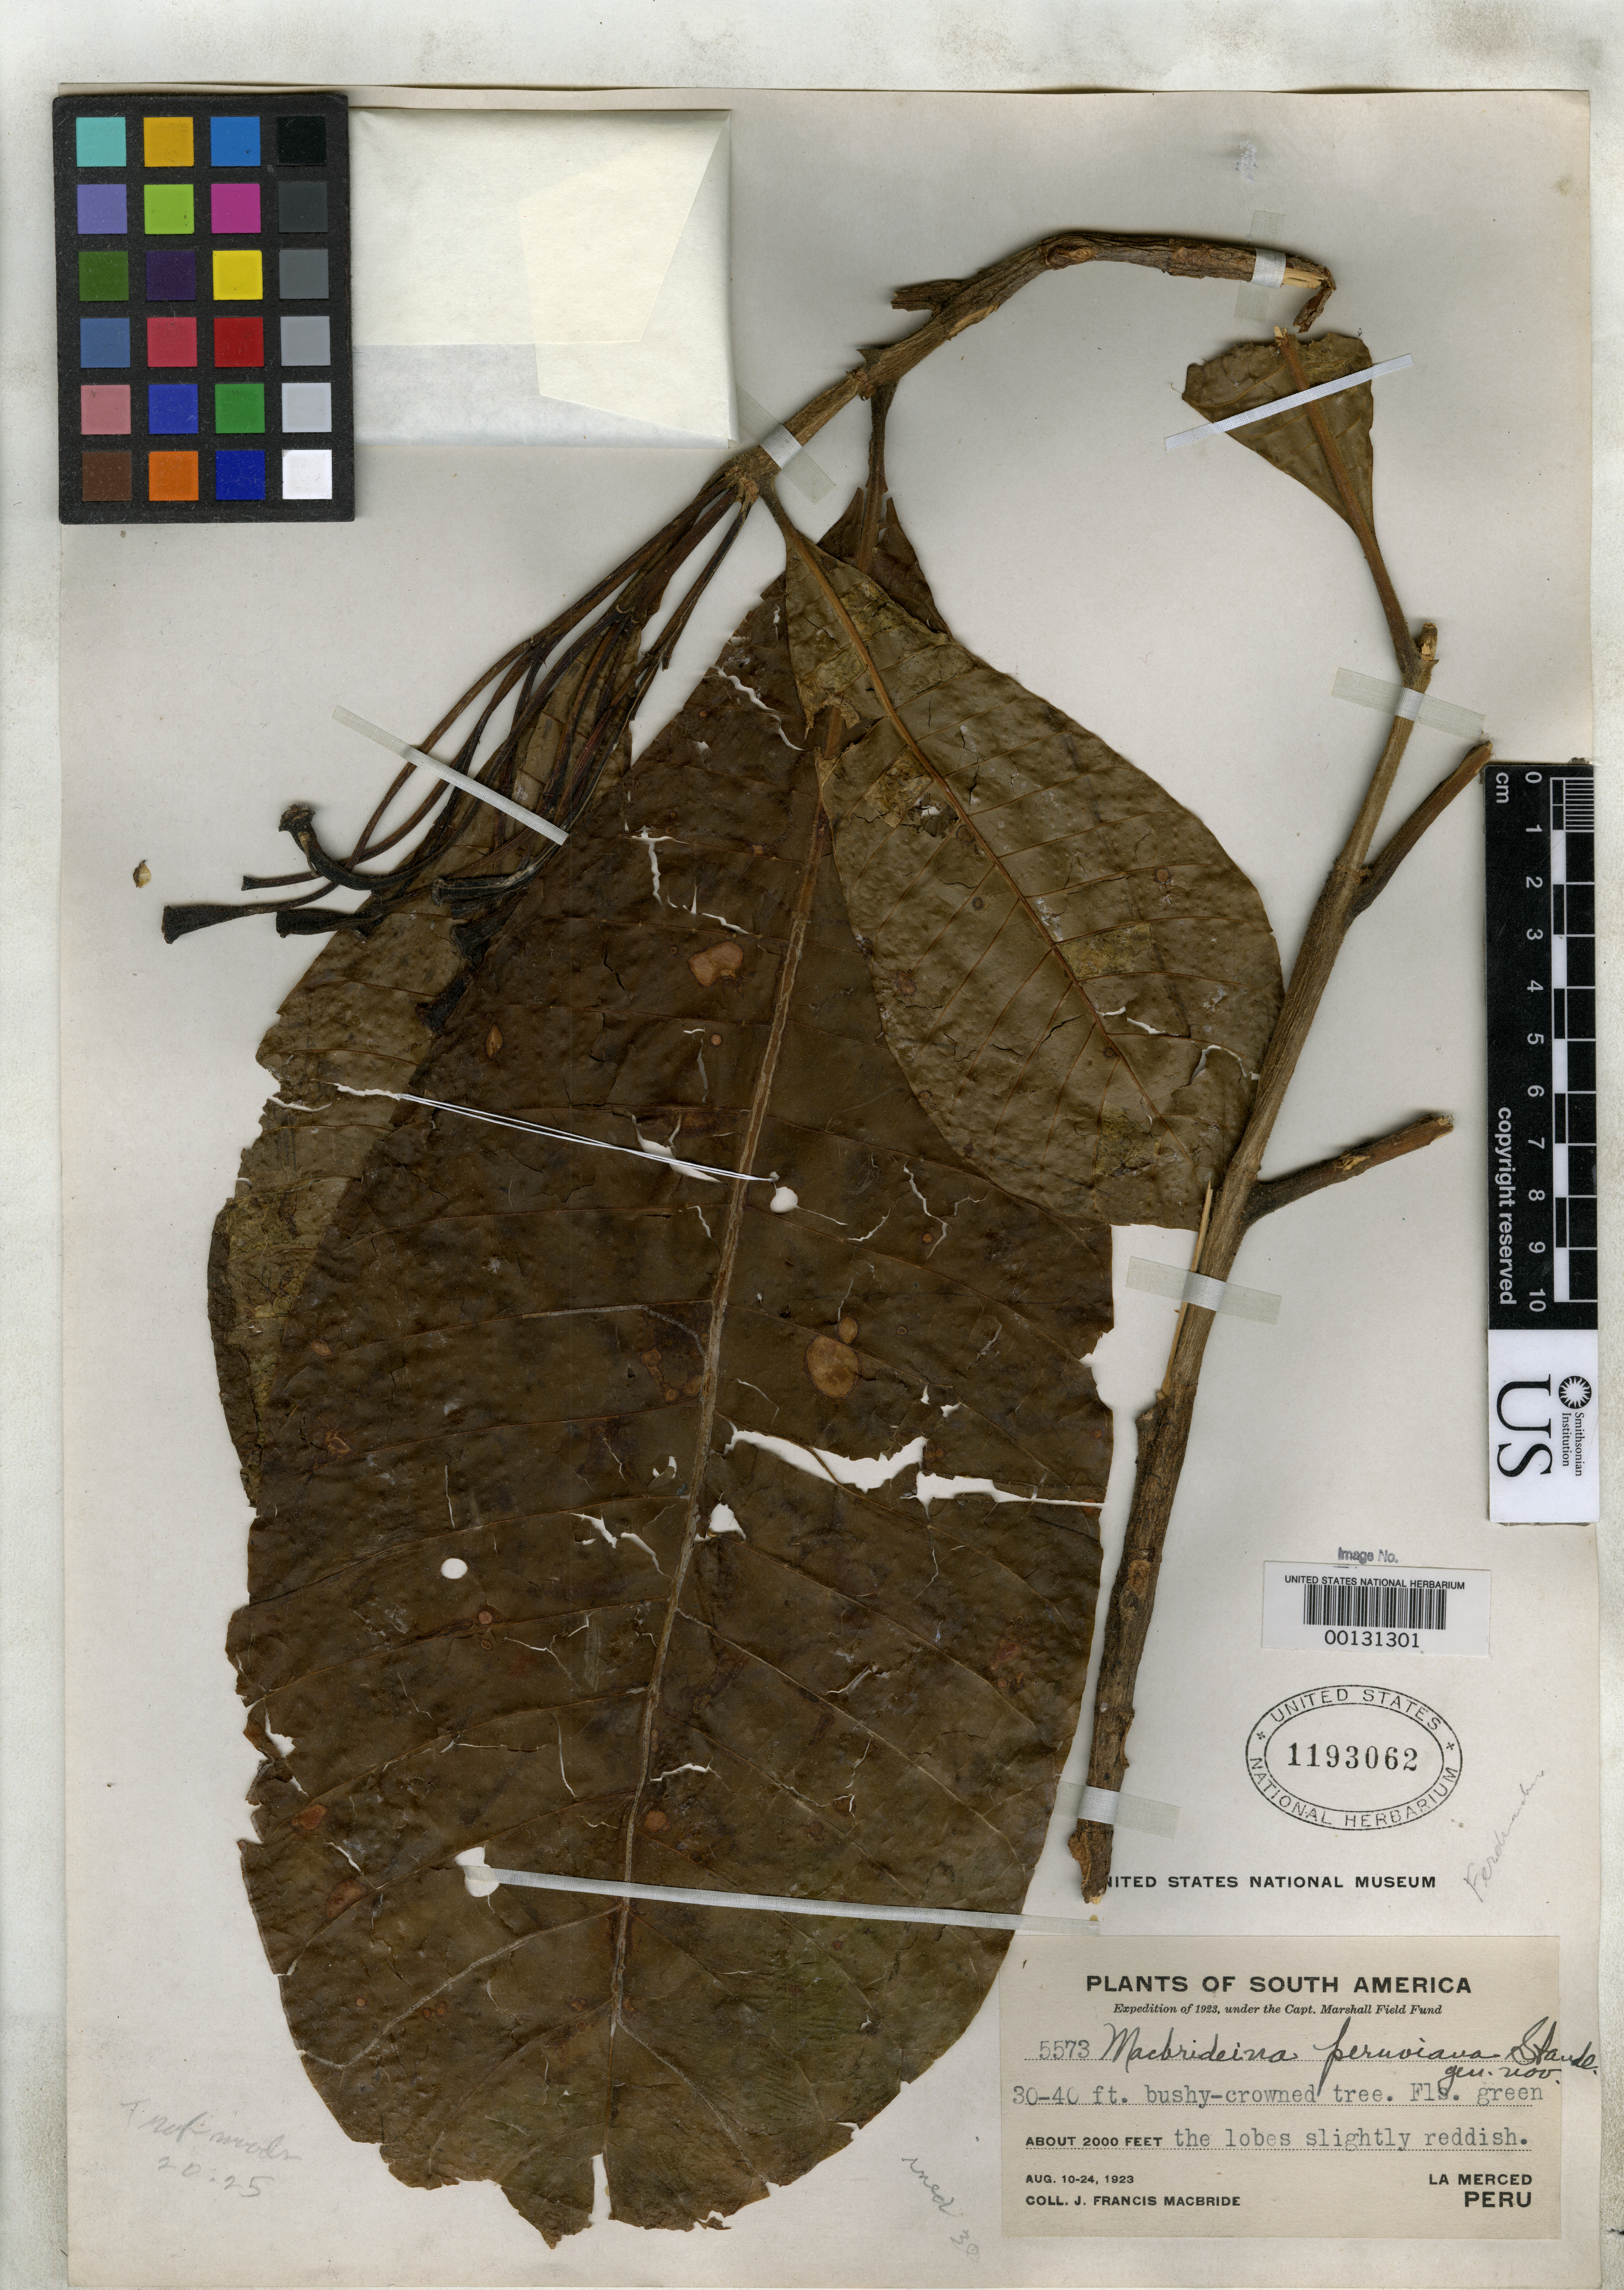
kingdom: Plantae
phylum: Tracheophyta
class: Magnoliopsida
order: Gentianales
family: Rubiaceae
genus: Macbrideina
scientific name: Macbrideina peruviana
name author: Standl.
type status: Isotype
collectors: J. F. Macbride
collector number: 5573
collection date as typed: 10 Aug 1923 to 24 Aug 1923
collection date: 1923-08-10/1923-08-24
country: Peru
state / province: Junín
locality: La Merced.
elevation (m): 600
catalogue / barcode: US 1193062